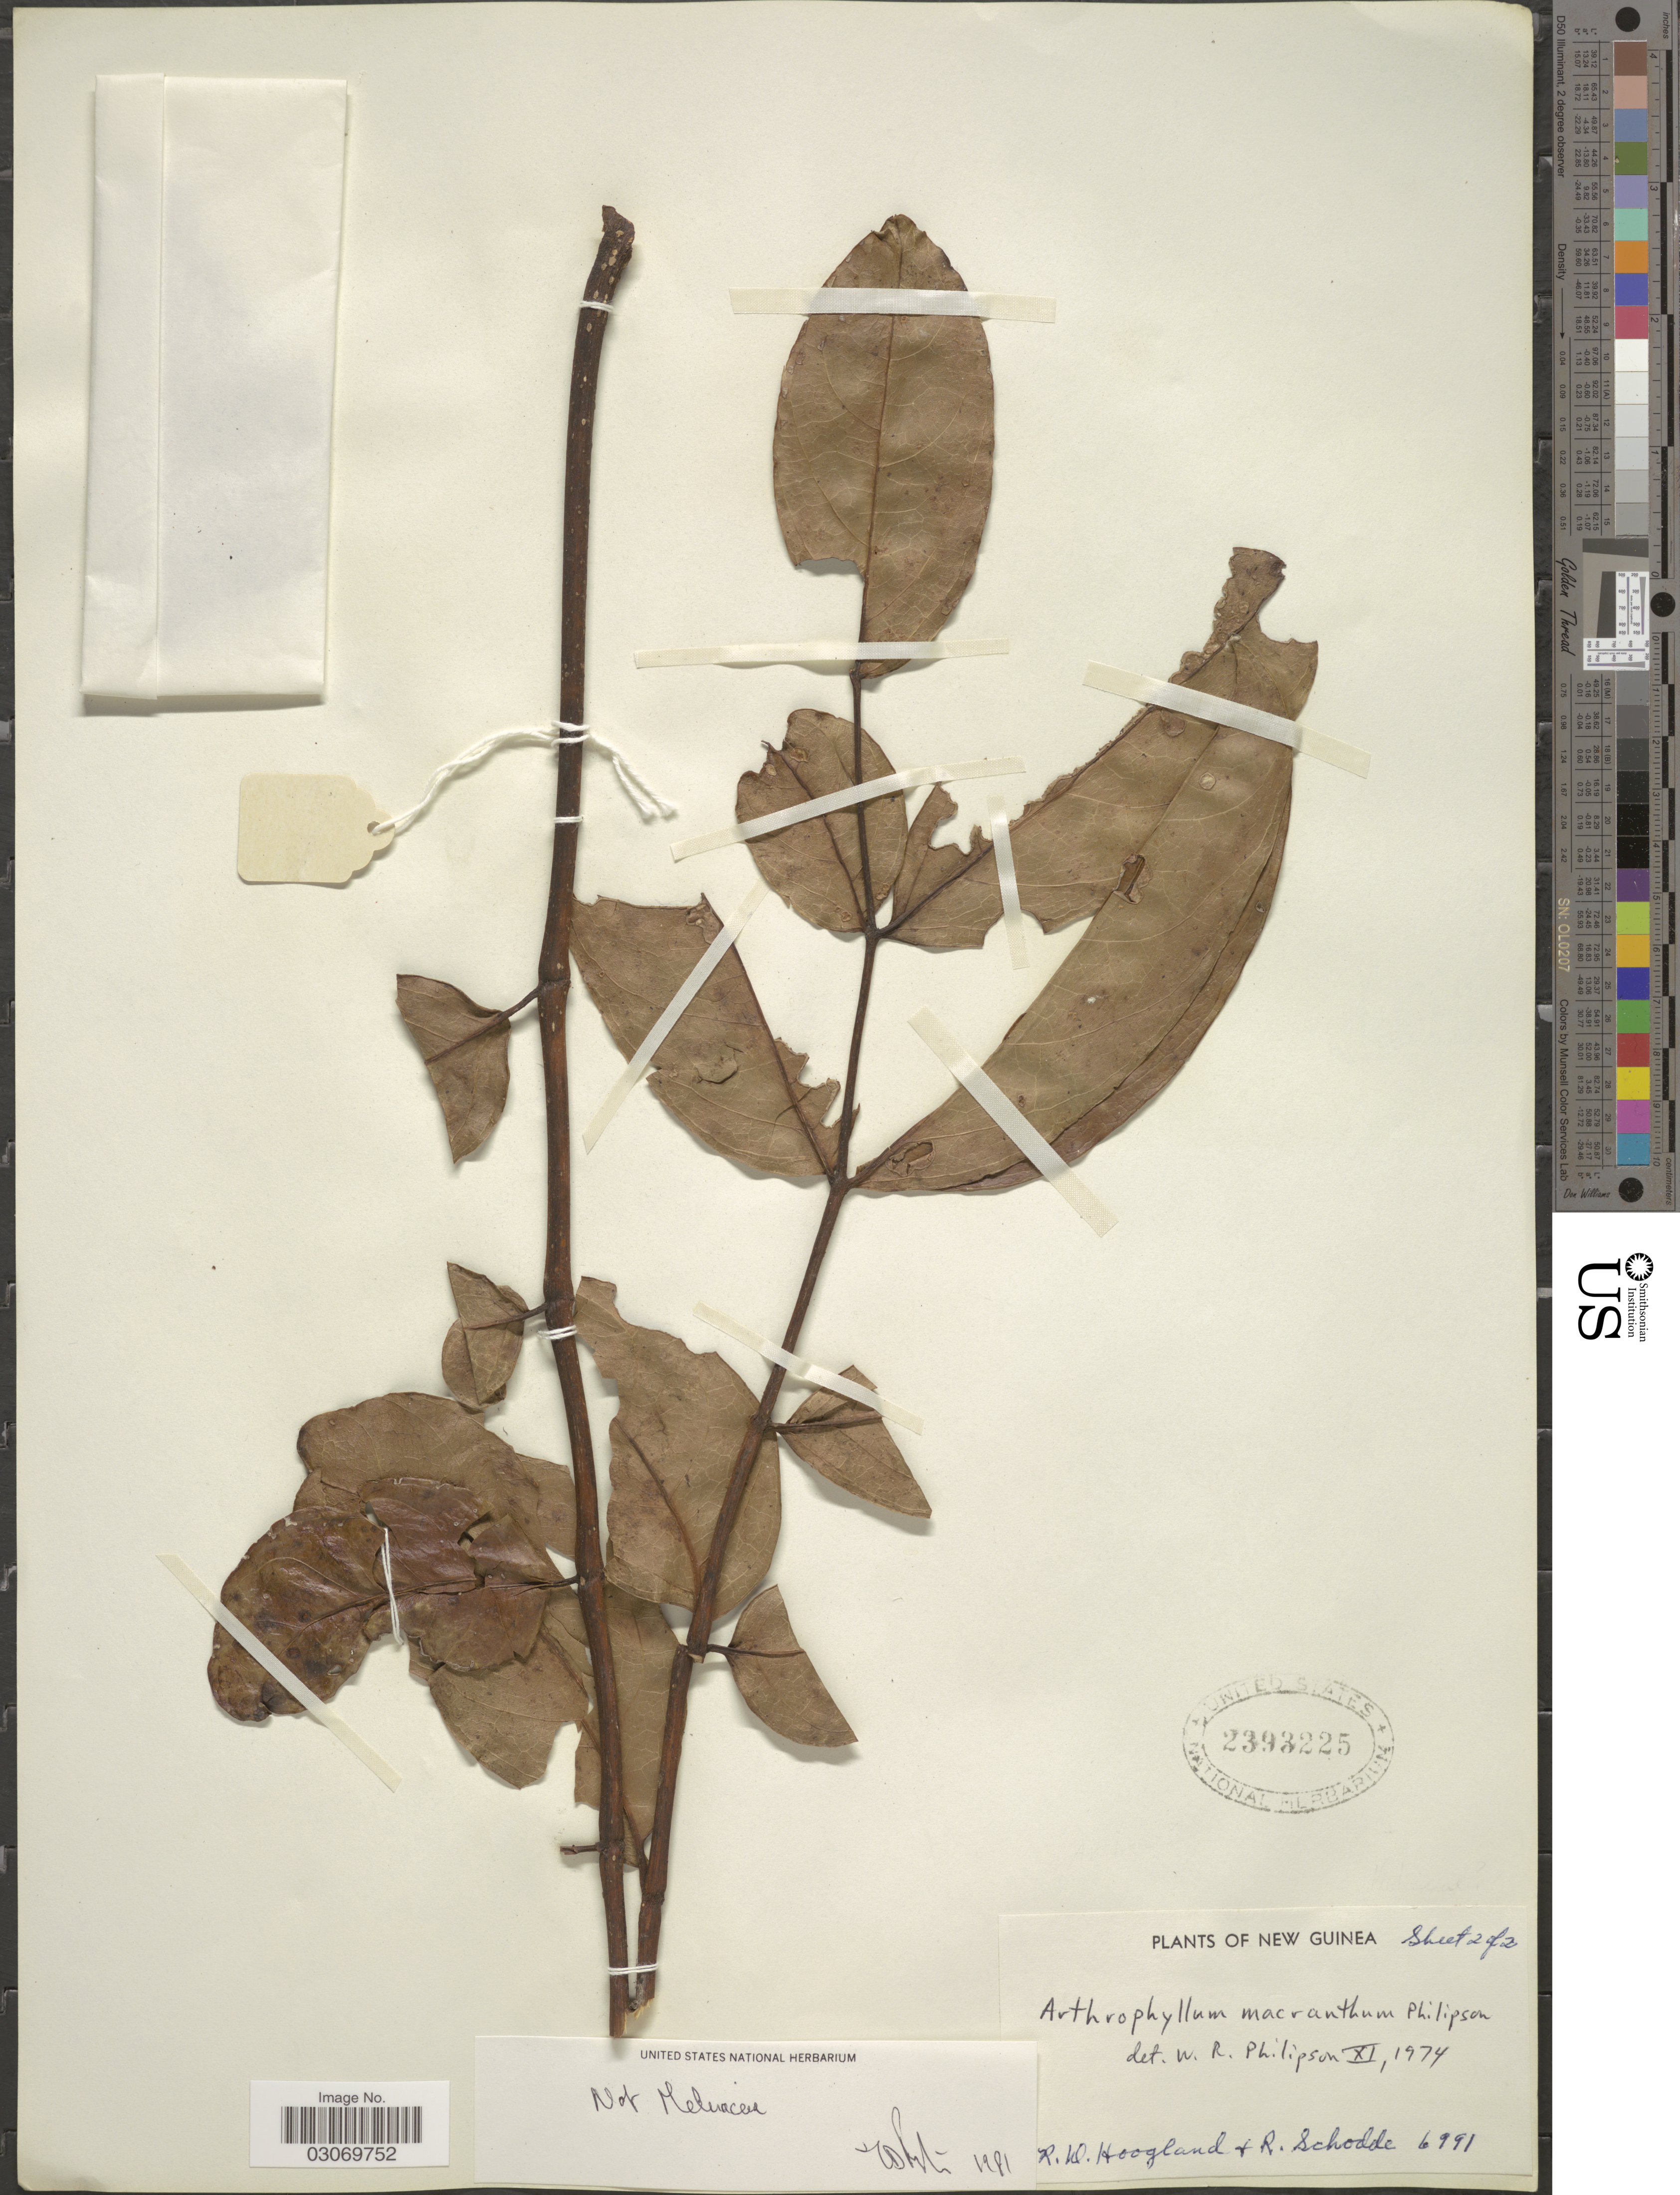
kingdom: Plantae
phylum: Tracheophyta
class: Magnoliopsida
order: Apiales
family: Araliaceae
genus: Arthrophyllum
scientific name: Arthrophyllum macranthum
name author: Philipson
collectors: R. D. Hoogland & R. Schodde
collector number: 6991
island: New Guinea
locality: New Guinea.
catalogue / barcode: US 2393225